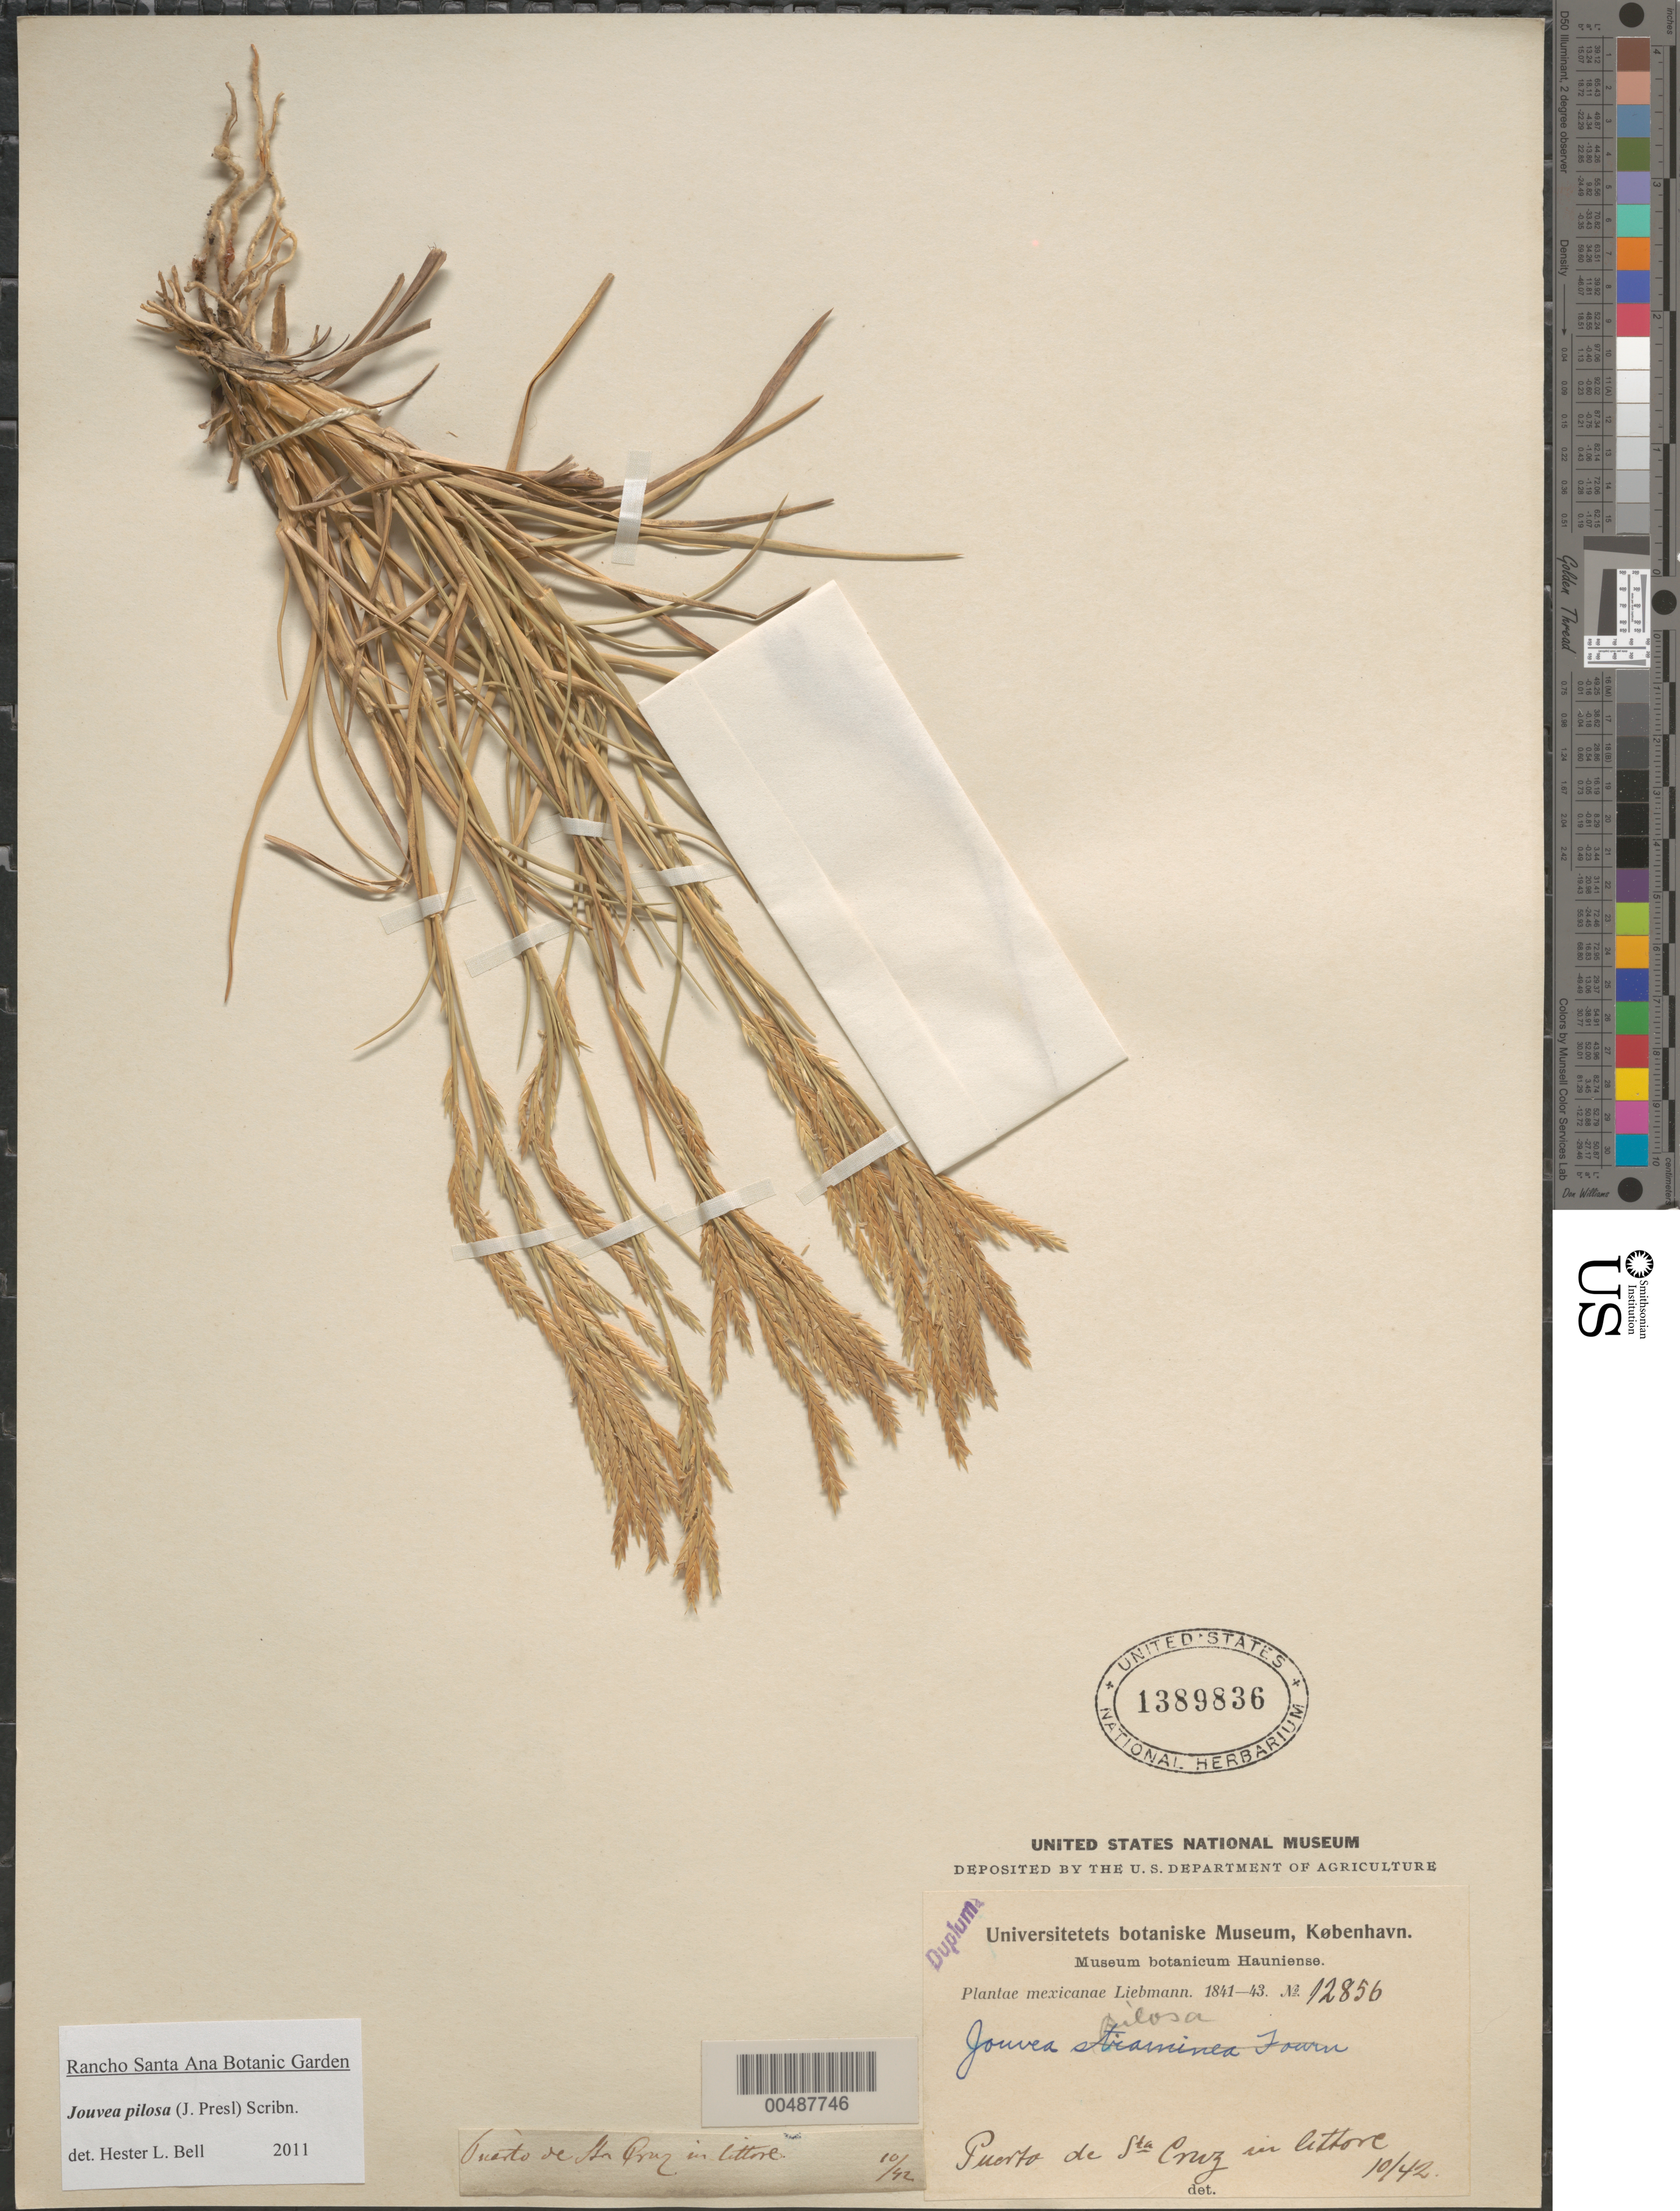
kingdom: Plantae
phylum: Tracheophyta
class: Liliopsida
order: Poales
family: Poaceae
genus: Jouvea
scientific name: Jouvea pilosa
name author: (J. Presl) Scribn.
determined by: Bell, H. L.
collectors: F. M. Liebmann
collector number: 12856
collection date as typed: Oct 1842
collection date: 1842-10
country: Mexico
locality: Puerto de Sta. Cruz in littore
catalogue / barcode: US 1389836